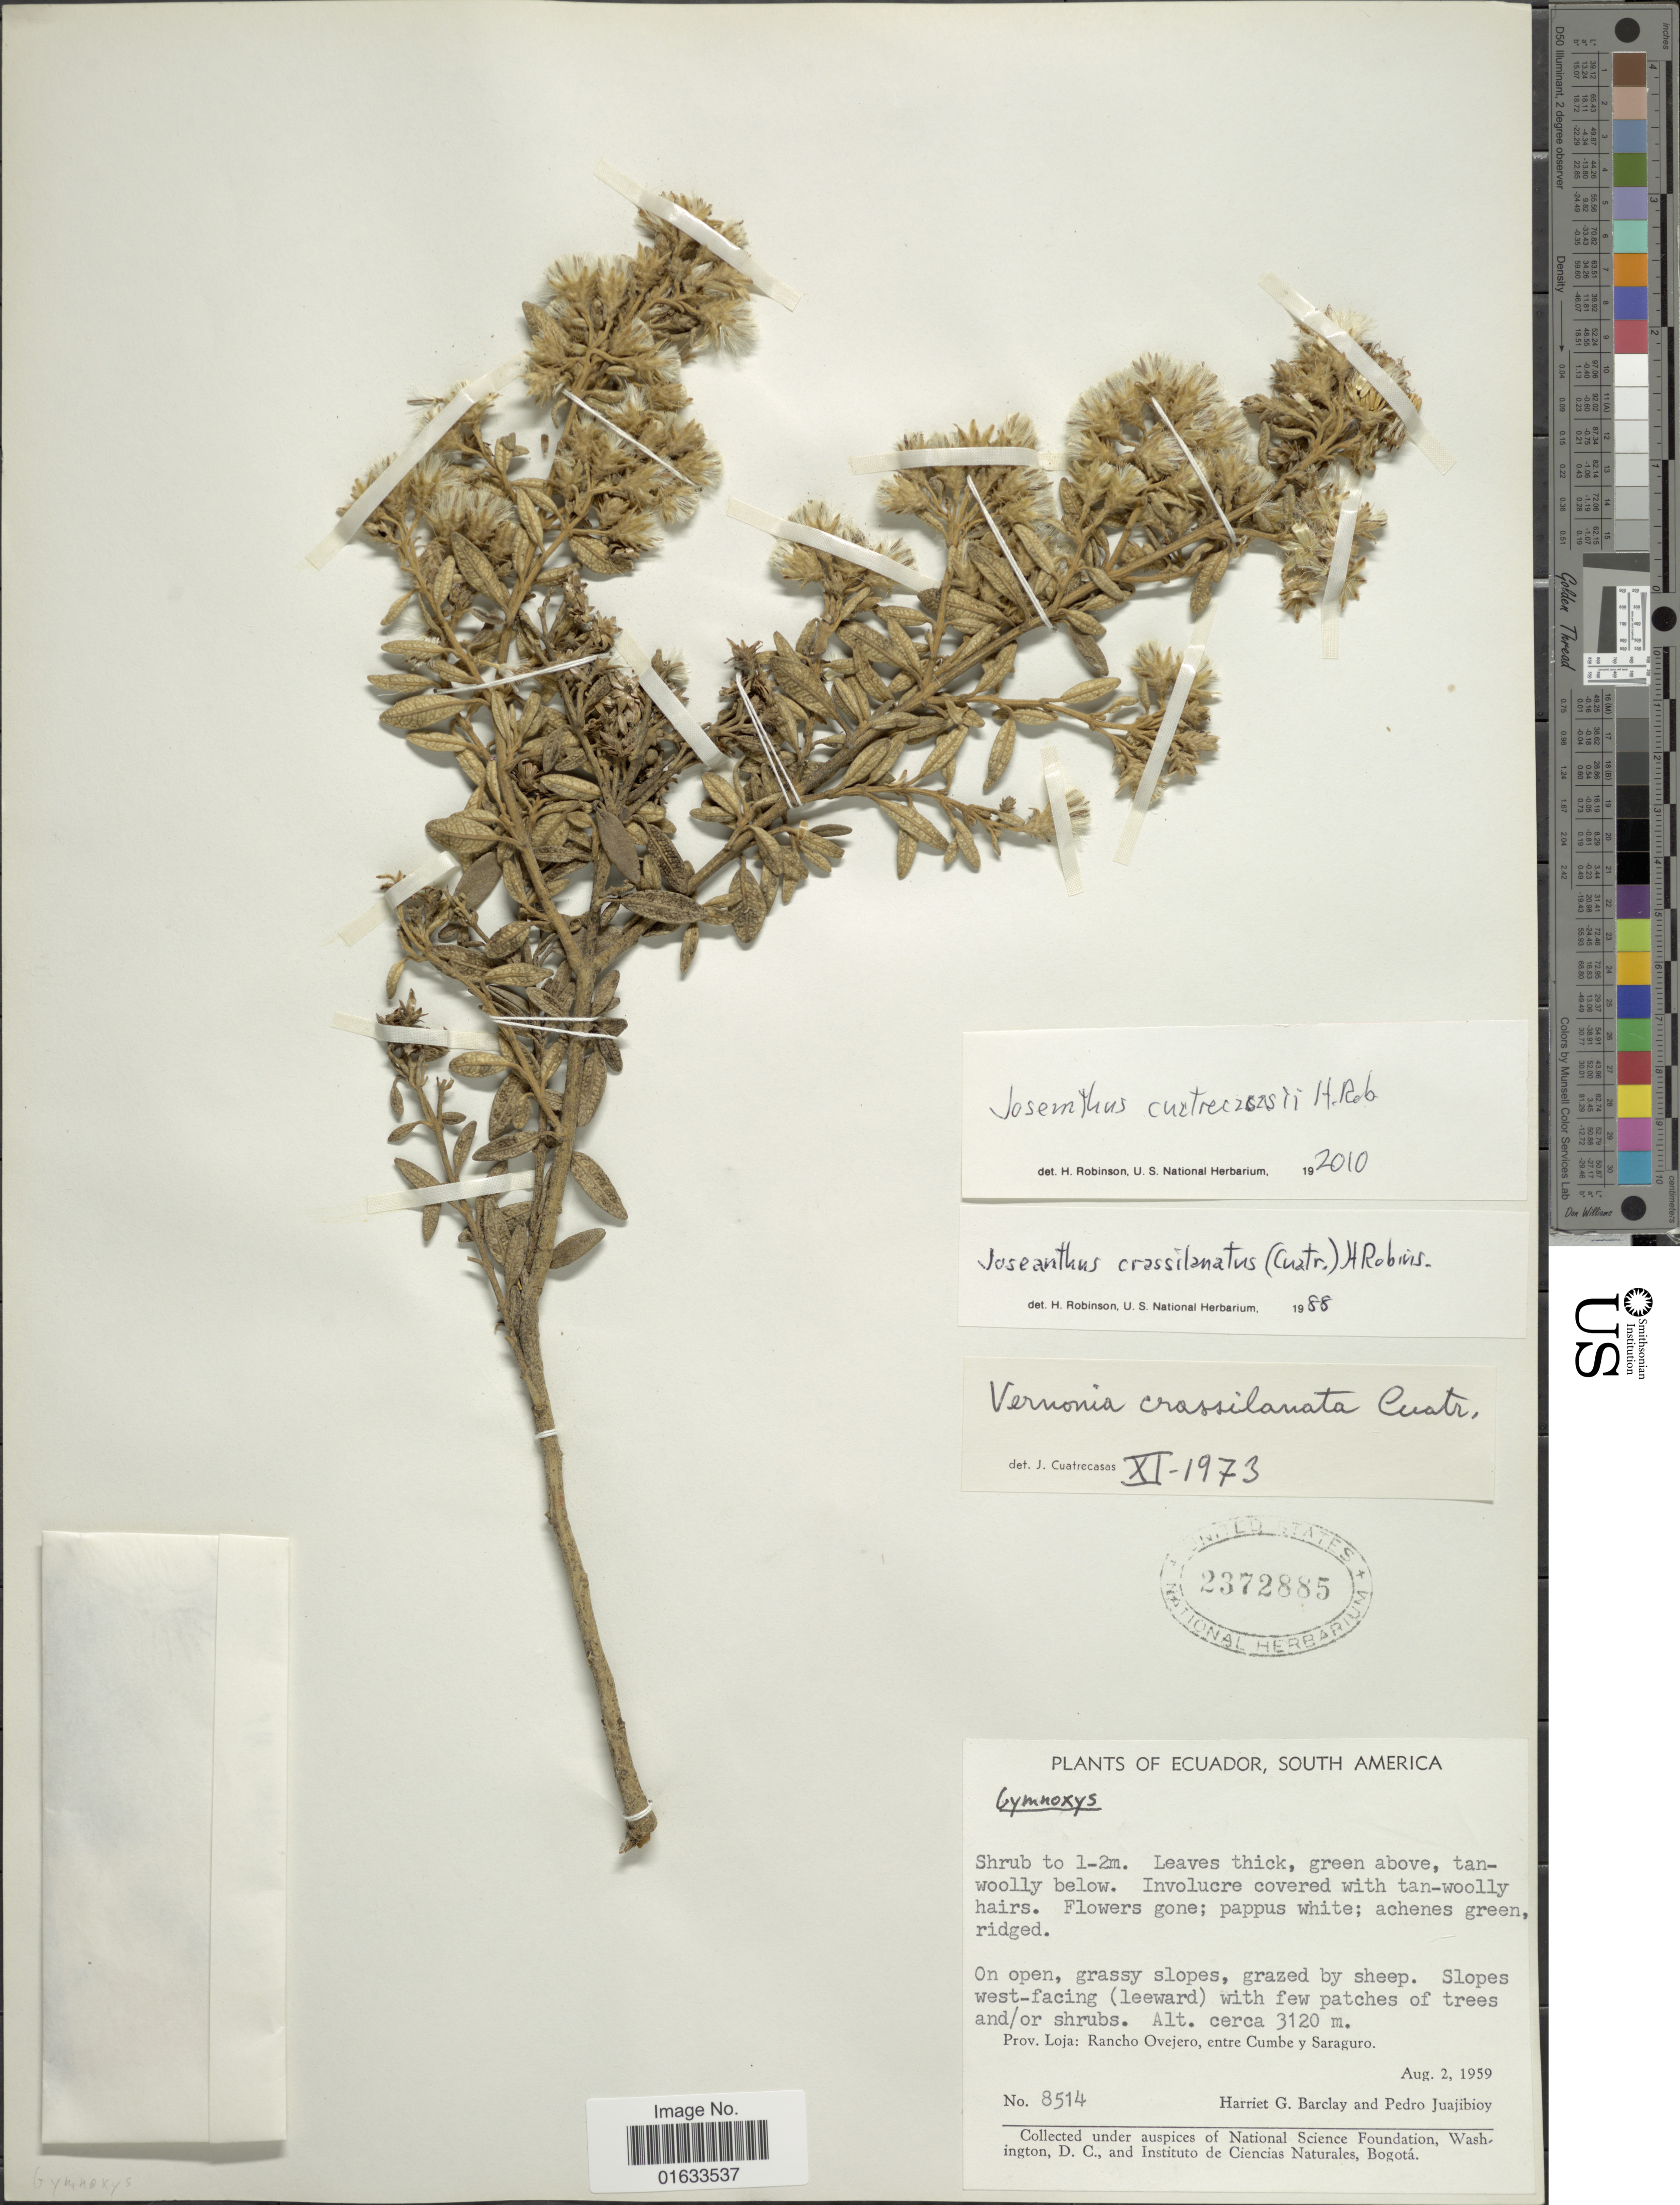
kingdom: Plantae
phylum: Tracheophyta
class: Magnoliopsida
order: Asterales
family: Asteraceae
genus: Joseanthus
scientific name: Joseanthus cuatrecasasii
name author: H. Rob.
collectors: H. G. Barclay & P. Juajibioy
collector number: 8514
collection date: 1959-08-02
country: Ecuador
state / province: Loja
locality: Prov. Loja: Rancho Ovejero, entre Cumbe y Saraguro.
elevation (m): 3120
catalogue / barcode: US 2372885